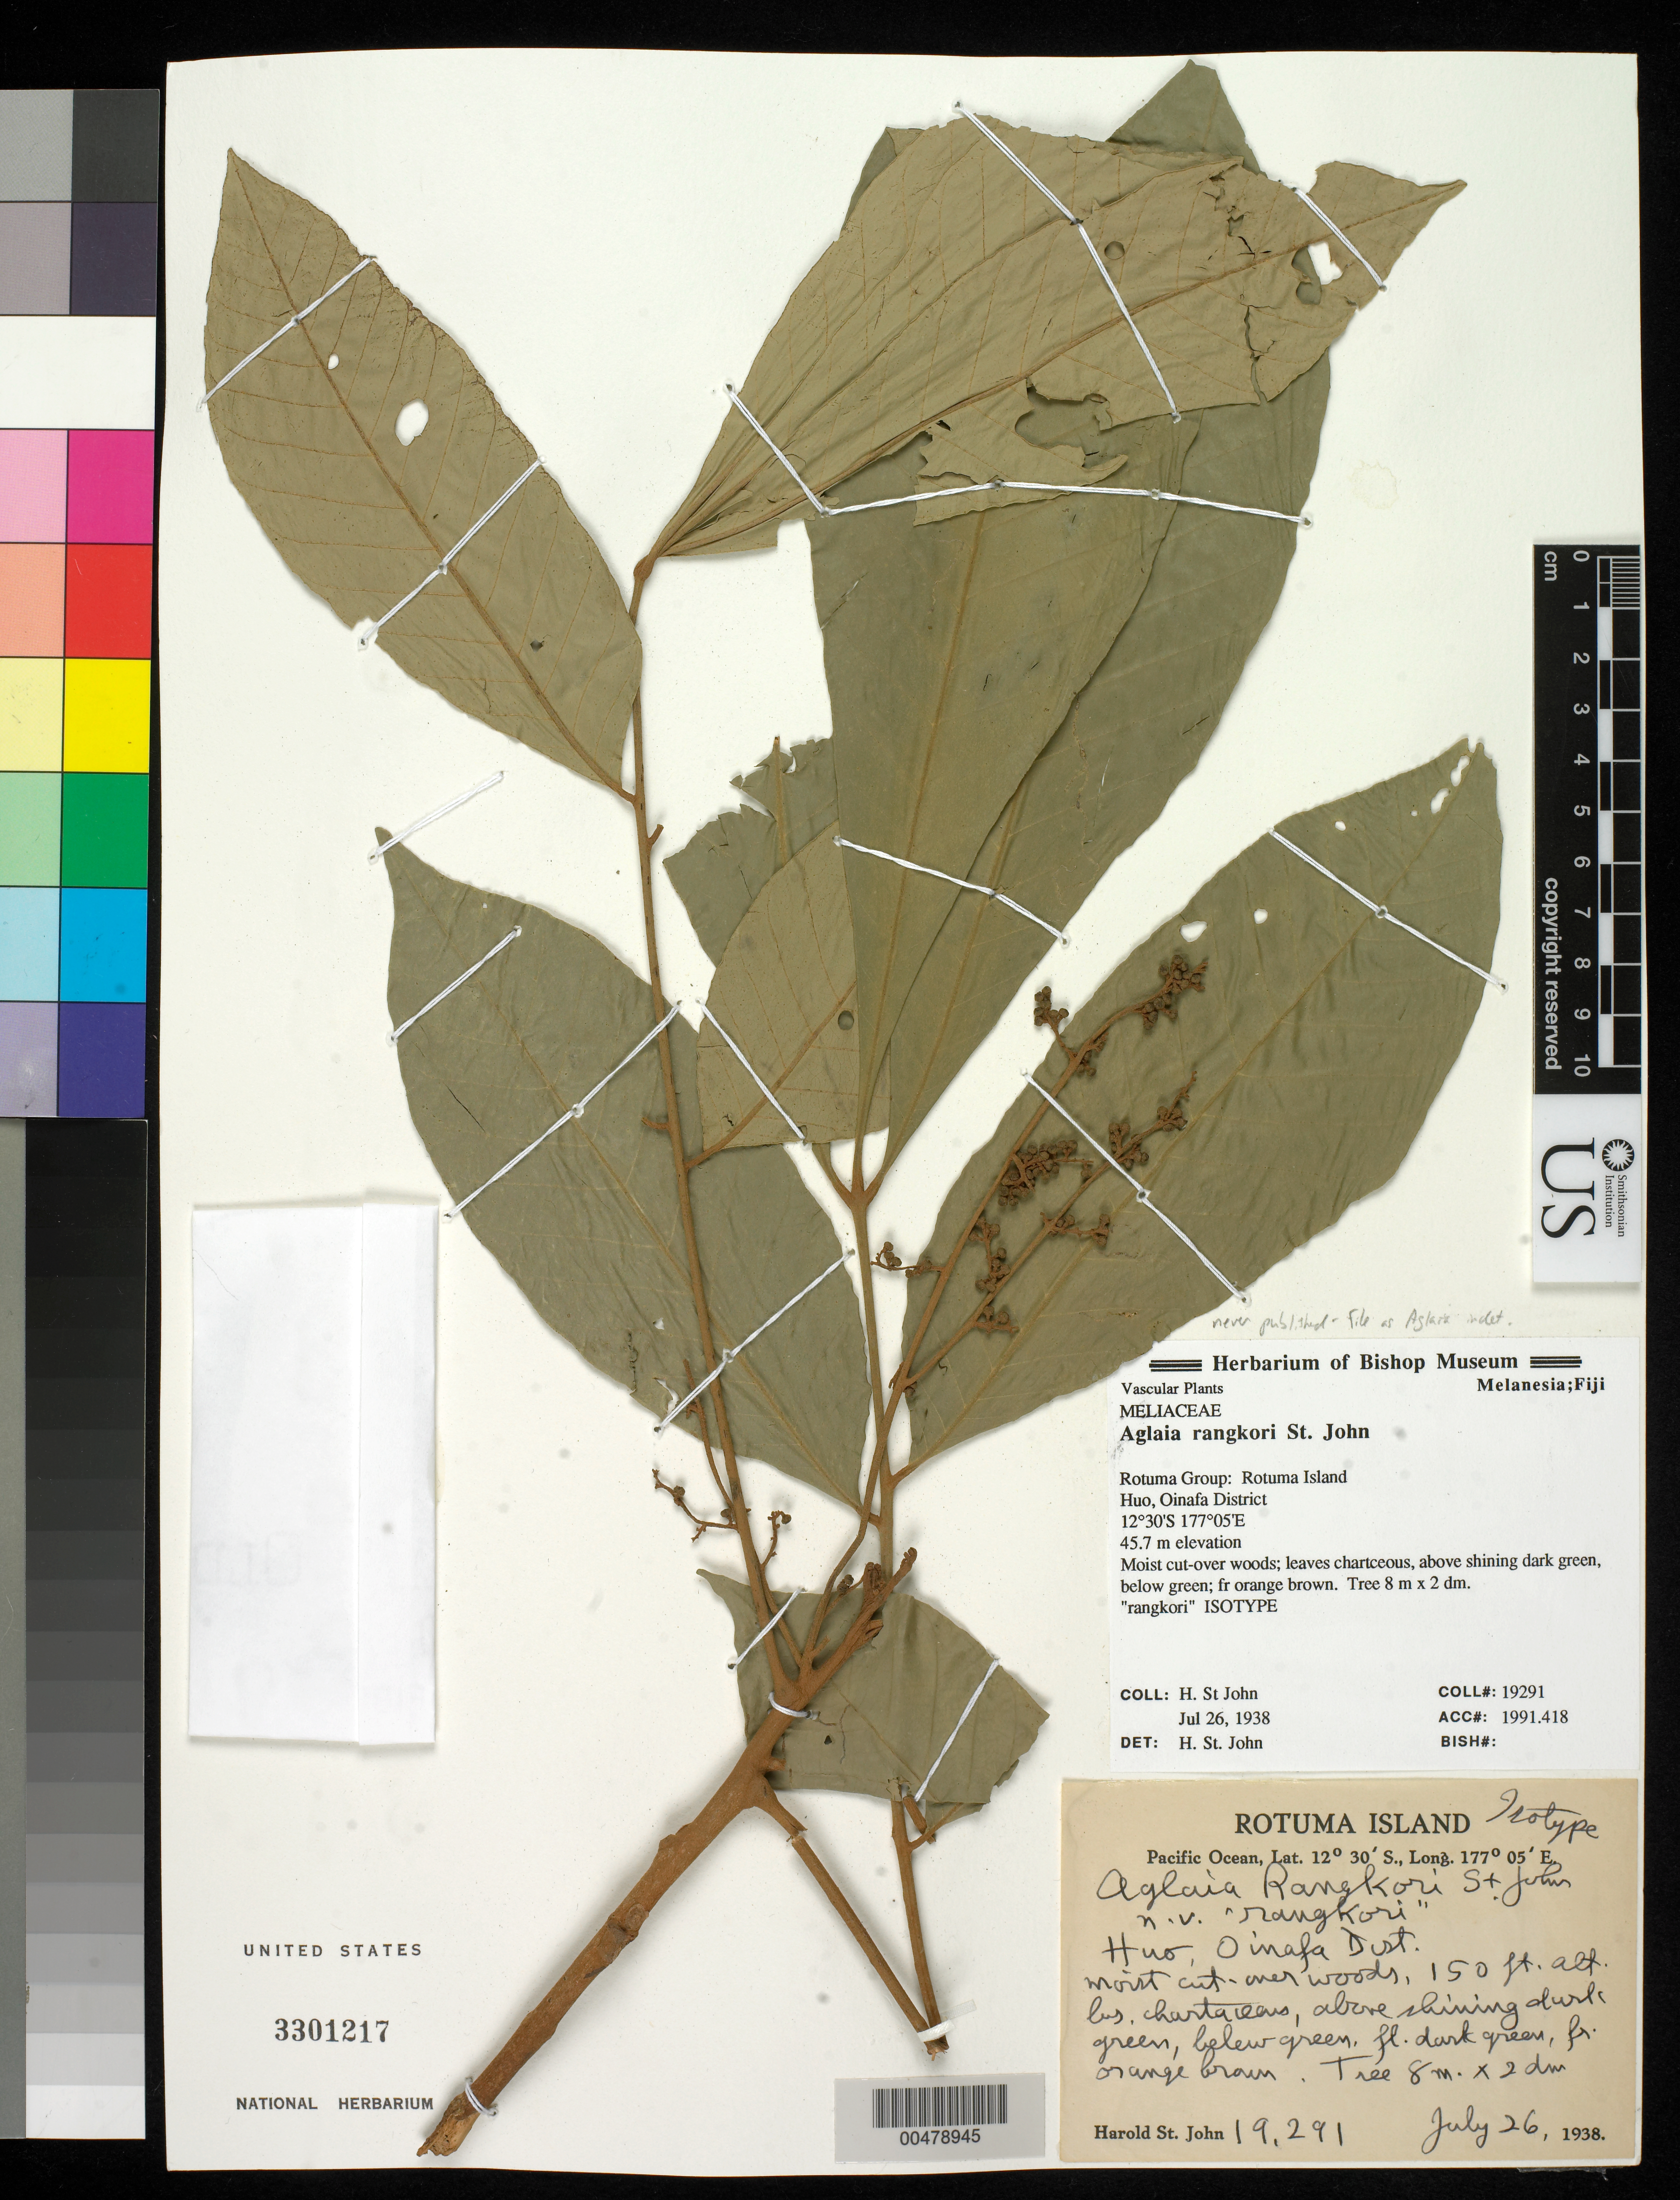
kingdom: Plantae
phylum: Tracheophyta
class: Magnoliopsida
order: Sapindales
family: Meliaceae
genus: Aglaia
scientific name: Aglaia saltatorum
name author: A.C. Sm.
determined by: Pannell, C. M.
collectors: H. St. John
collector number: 19291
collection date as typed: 26 Jul 1938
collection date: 1938-07-26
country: Fiji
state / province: Oinafa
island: Rotuma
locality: Huo.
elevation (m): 46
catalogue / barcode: US 3301217